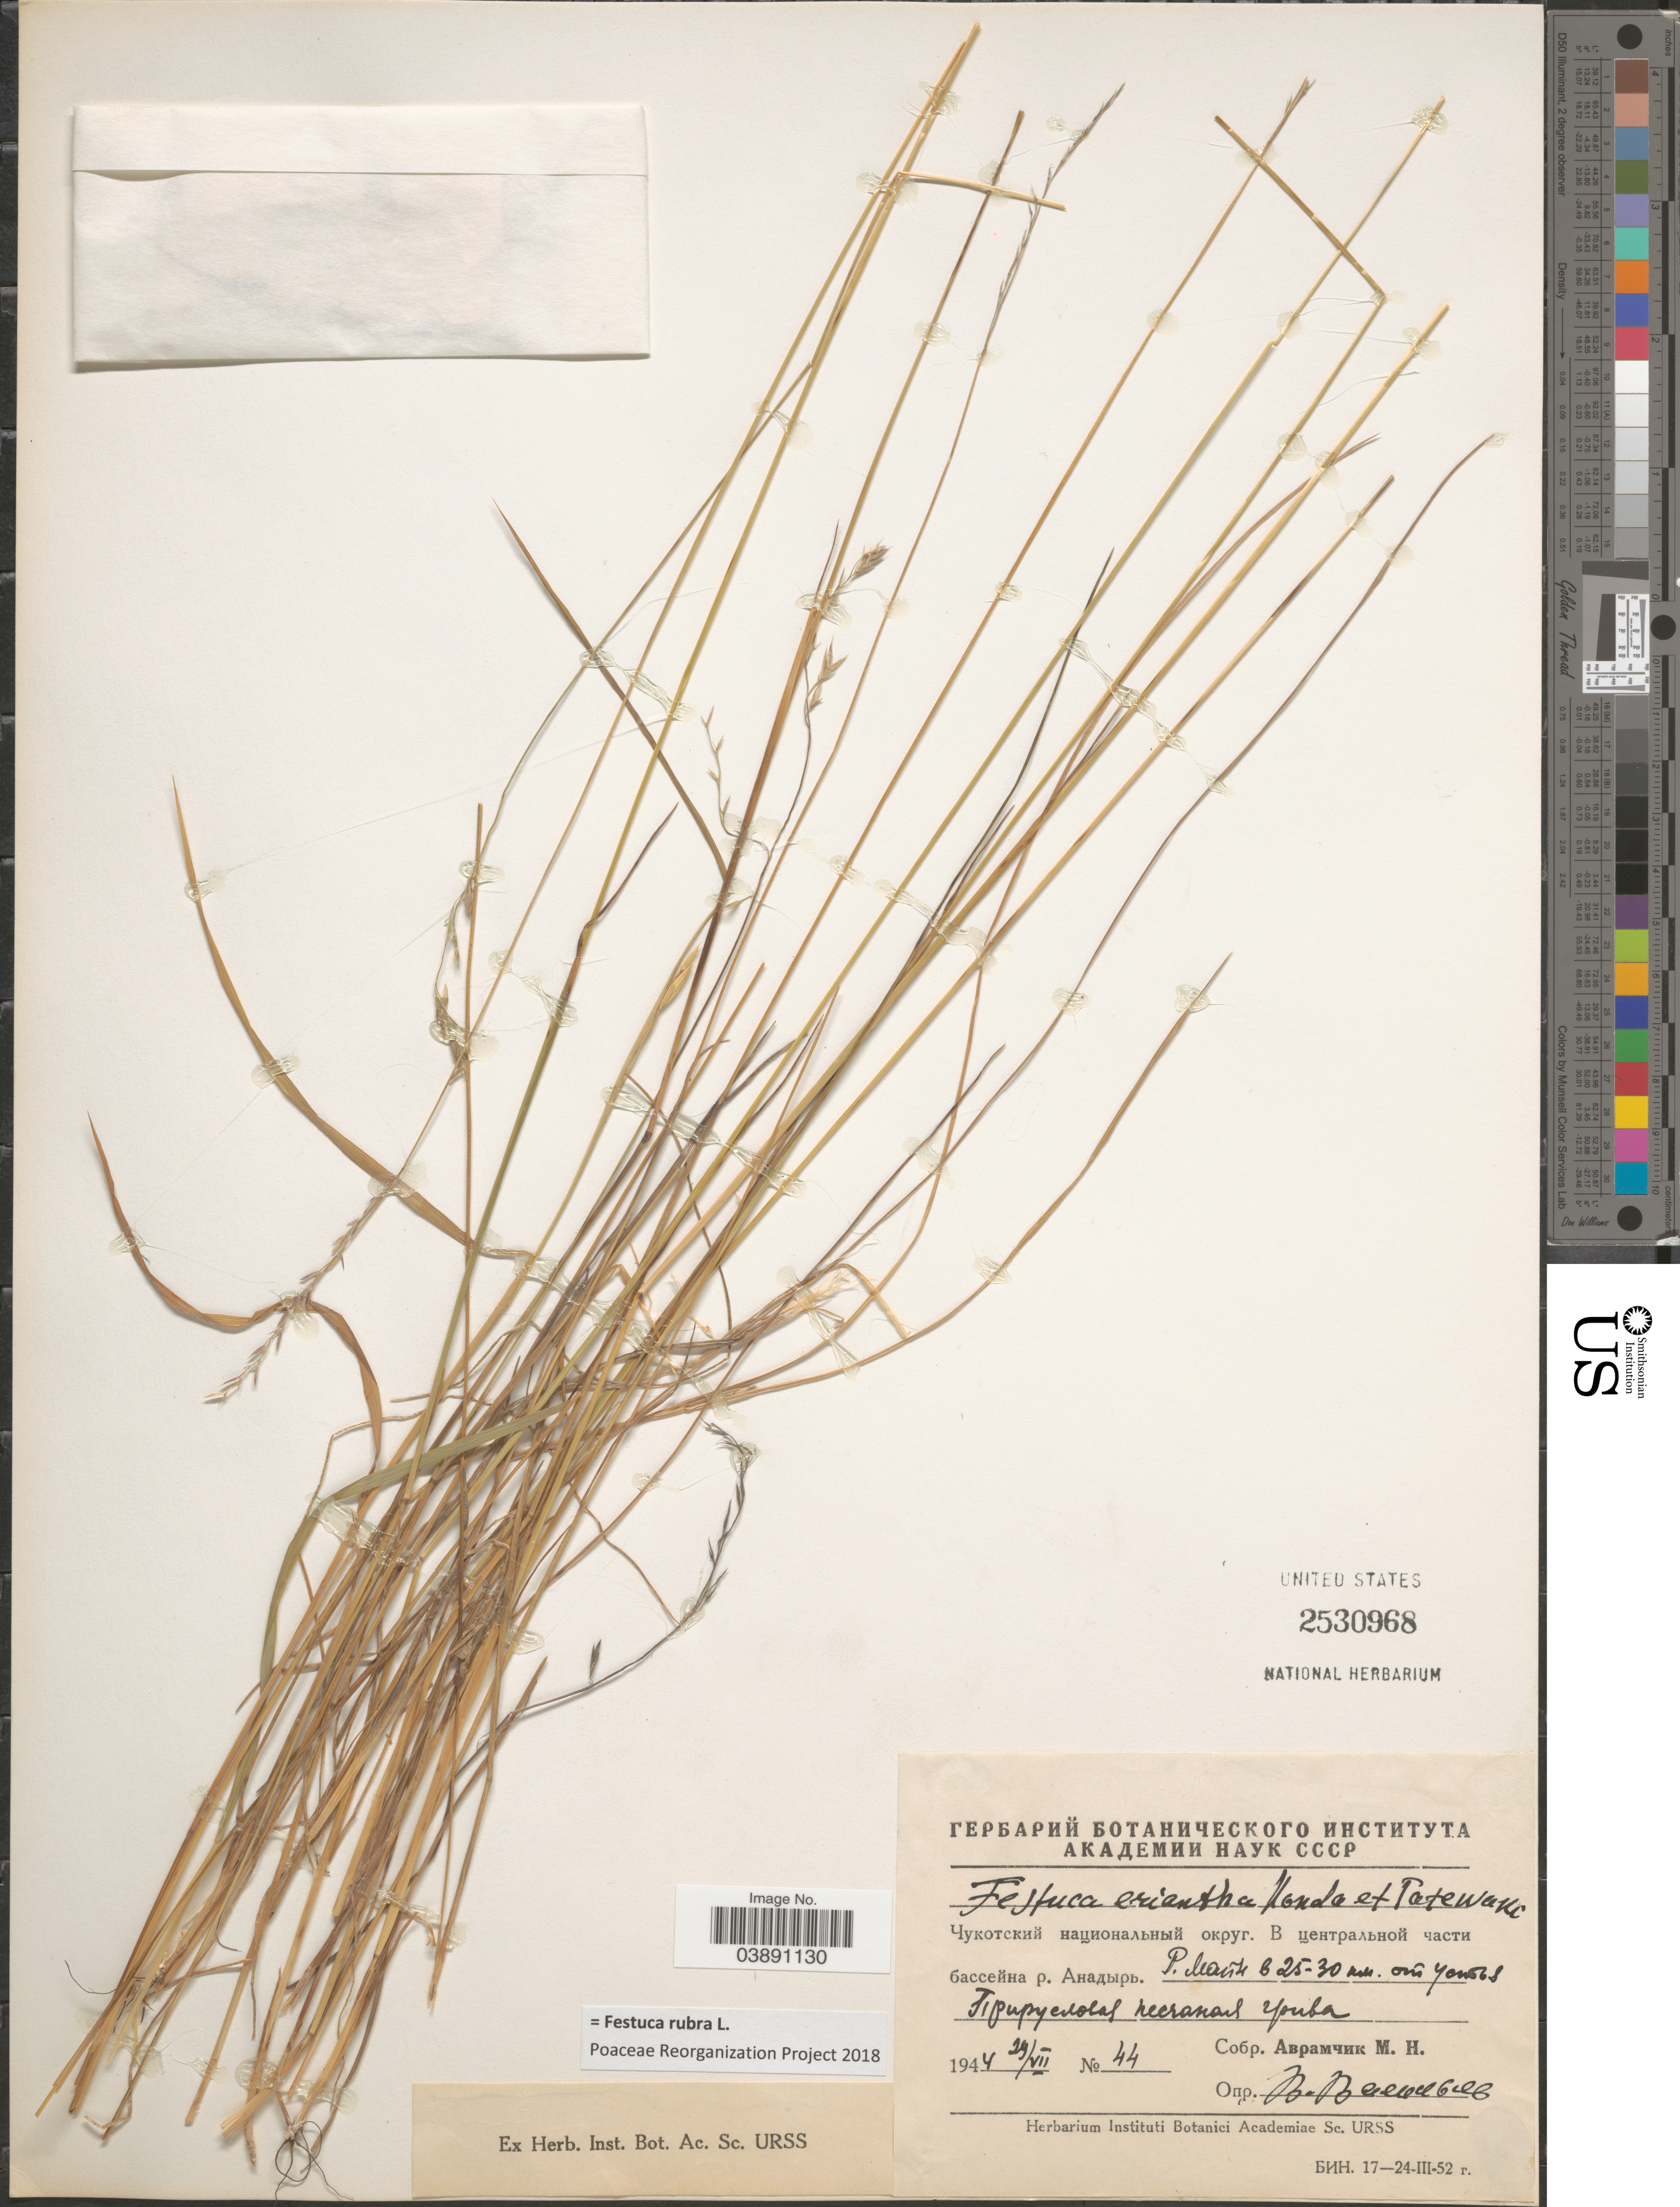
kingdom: Plantae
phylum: Tracheophyta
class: Liliopsida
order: Poales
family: Poaceae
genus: Festuca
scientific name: Festuca rubra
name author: L.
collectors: M. Avramchik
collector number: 44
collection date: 1944-07-29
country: Russian Federation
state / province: Chukotka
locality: Central part of basin of river Anadyr, 25-30 km from mouth of river Mayn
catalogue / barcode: US 2530968